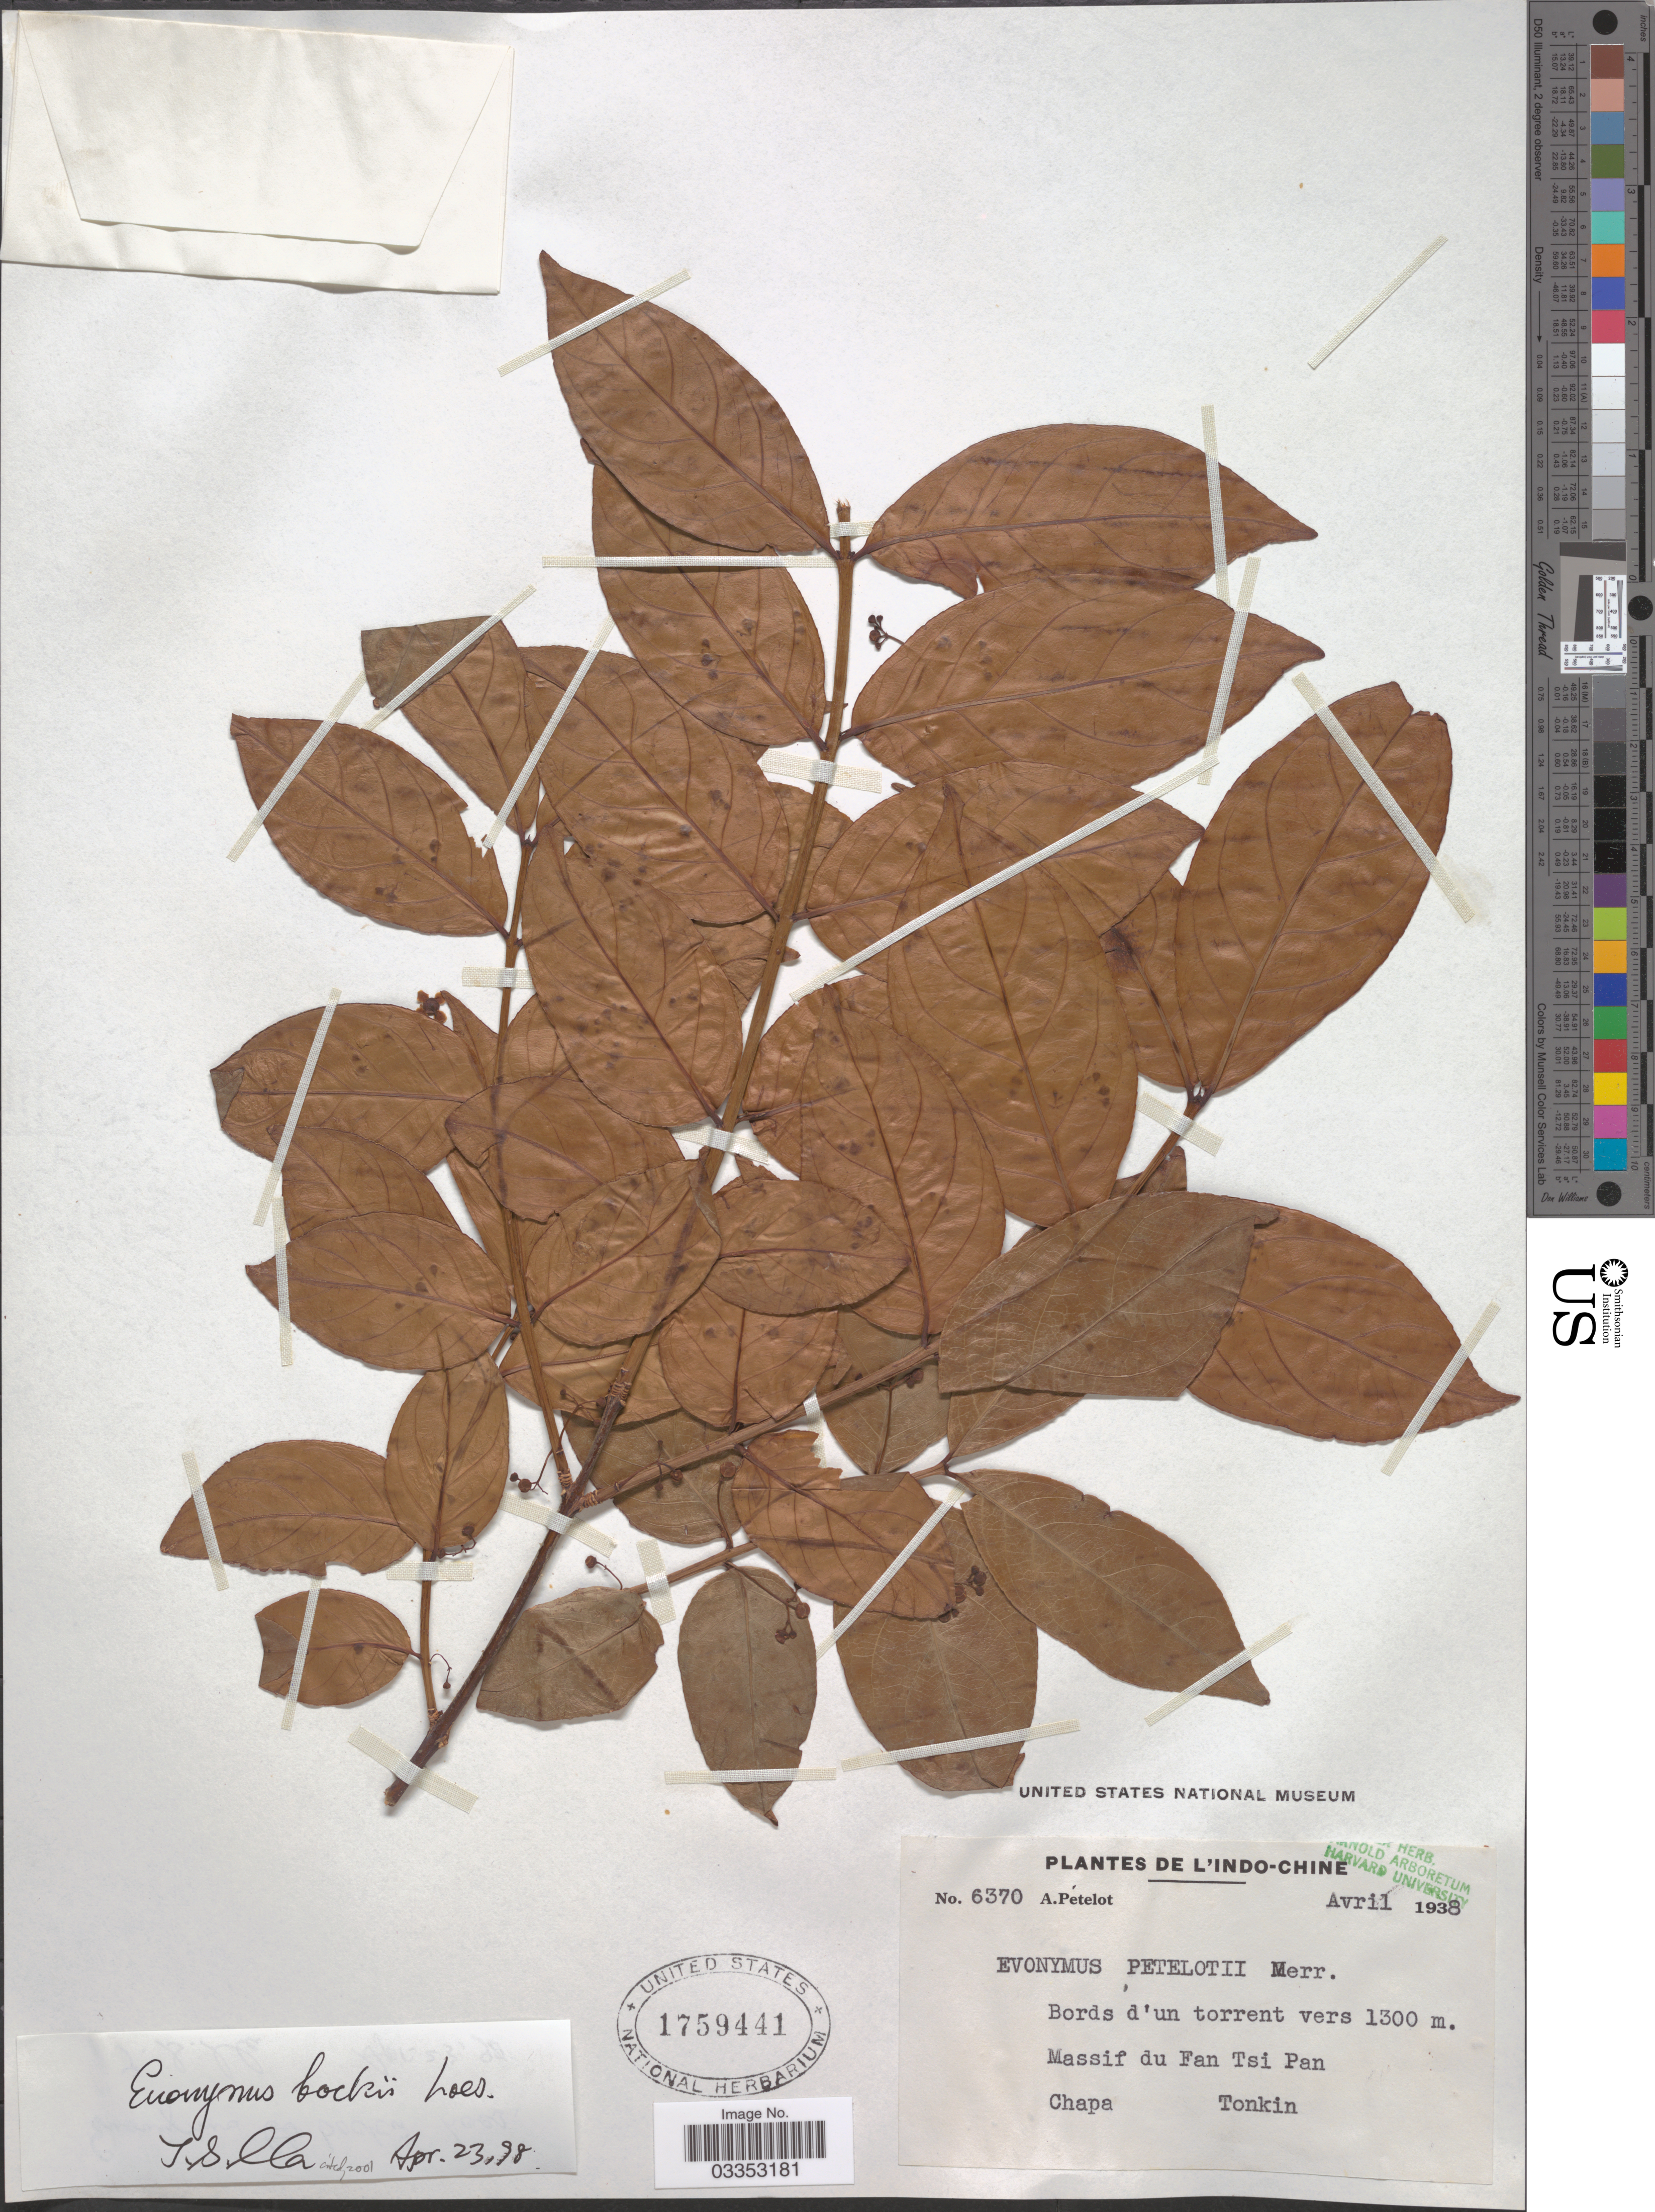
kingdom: Plantae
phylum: Tracheophyta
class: Magnoliopsida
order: Celastrales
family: Celastraceae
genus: Euonymus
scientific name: Euonymus bockii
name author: Loes.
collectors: A. Petelot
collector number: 6370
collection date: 1938-04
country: Vietnam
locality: L'indo-chine. Massif du Fan Tsi Pan. Chapa Tonkin.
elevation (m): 1300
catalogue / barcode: US 1759441